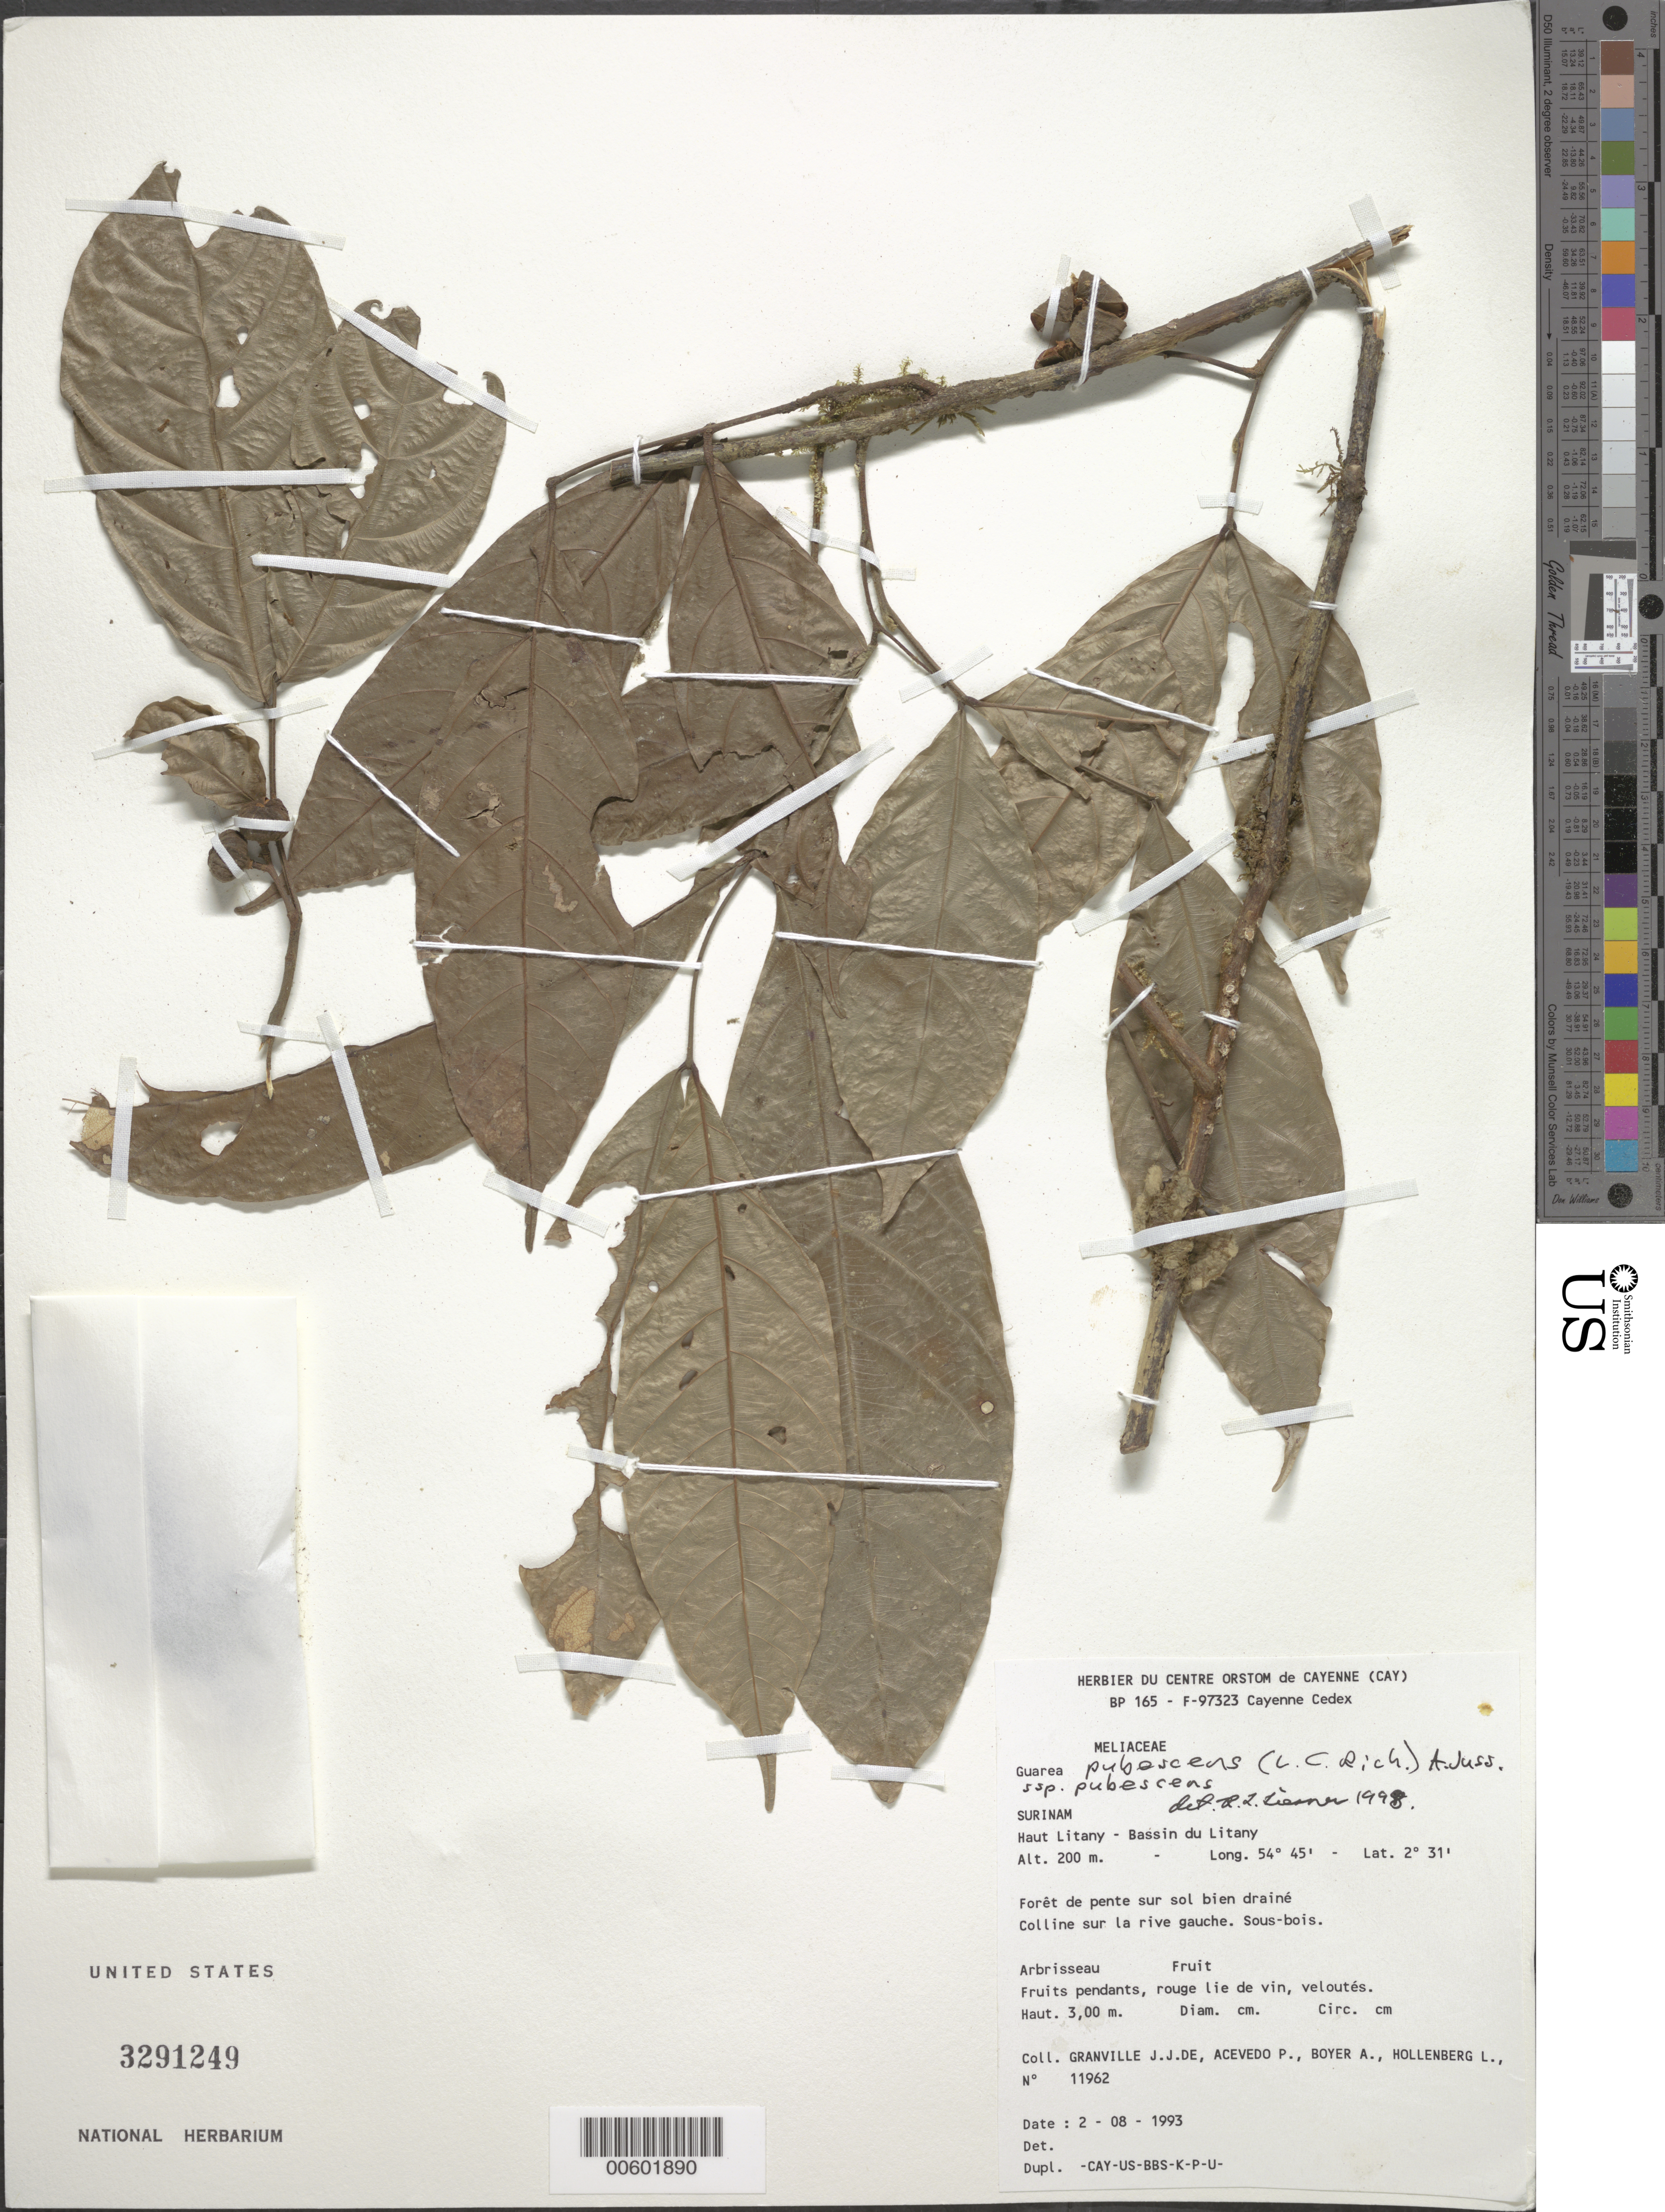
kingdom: Plantae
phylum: Tracheophyta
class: Magnoliopsida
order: Sapindales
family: Meliaceae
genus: Guarea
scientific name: Guarea pubescens subsp. pubescens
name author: (Rich.) A. Juss.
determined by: Liesner, R. L.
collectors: J.-J. de Granville, P. Acevedo-Rodr., A. Boyer & L. Hollenberg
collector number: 11962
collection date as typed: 2-Aug-93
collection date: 1993-08-02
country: Suriname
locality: Haut Litany, Bassin du Litany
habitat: Forêt de pente sur sol bien draine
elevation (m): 200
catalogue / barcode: US 3291249